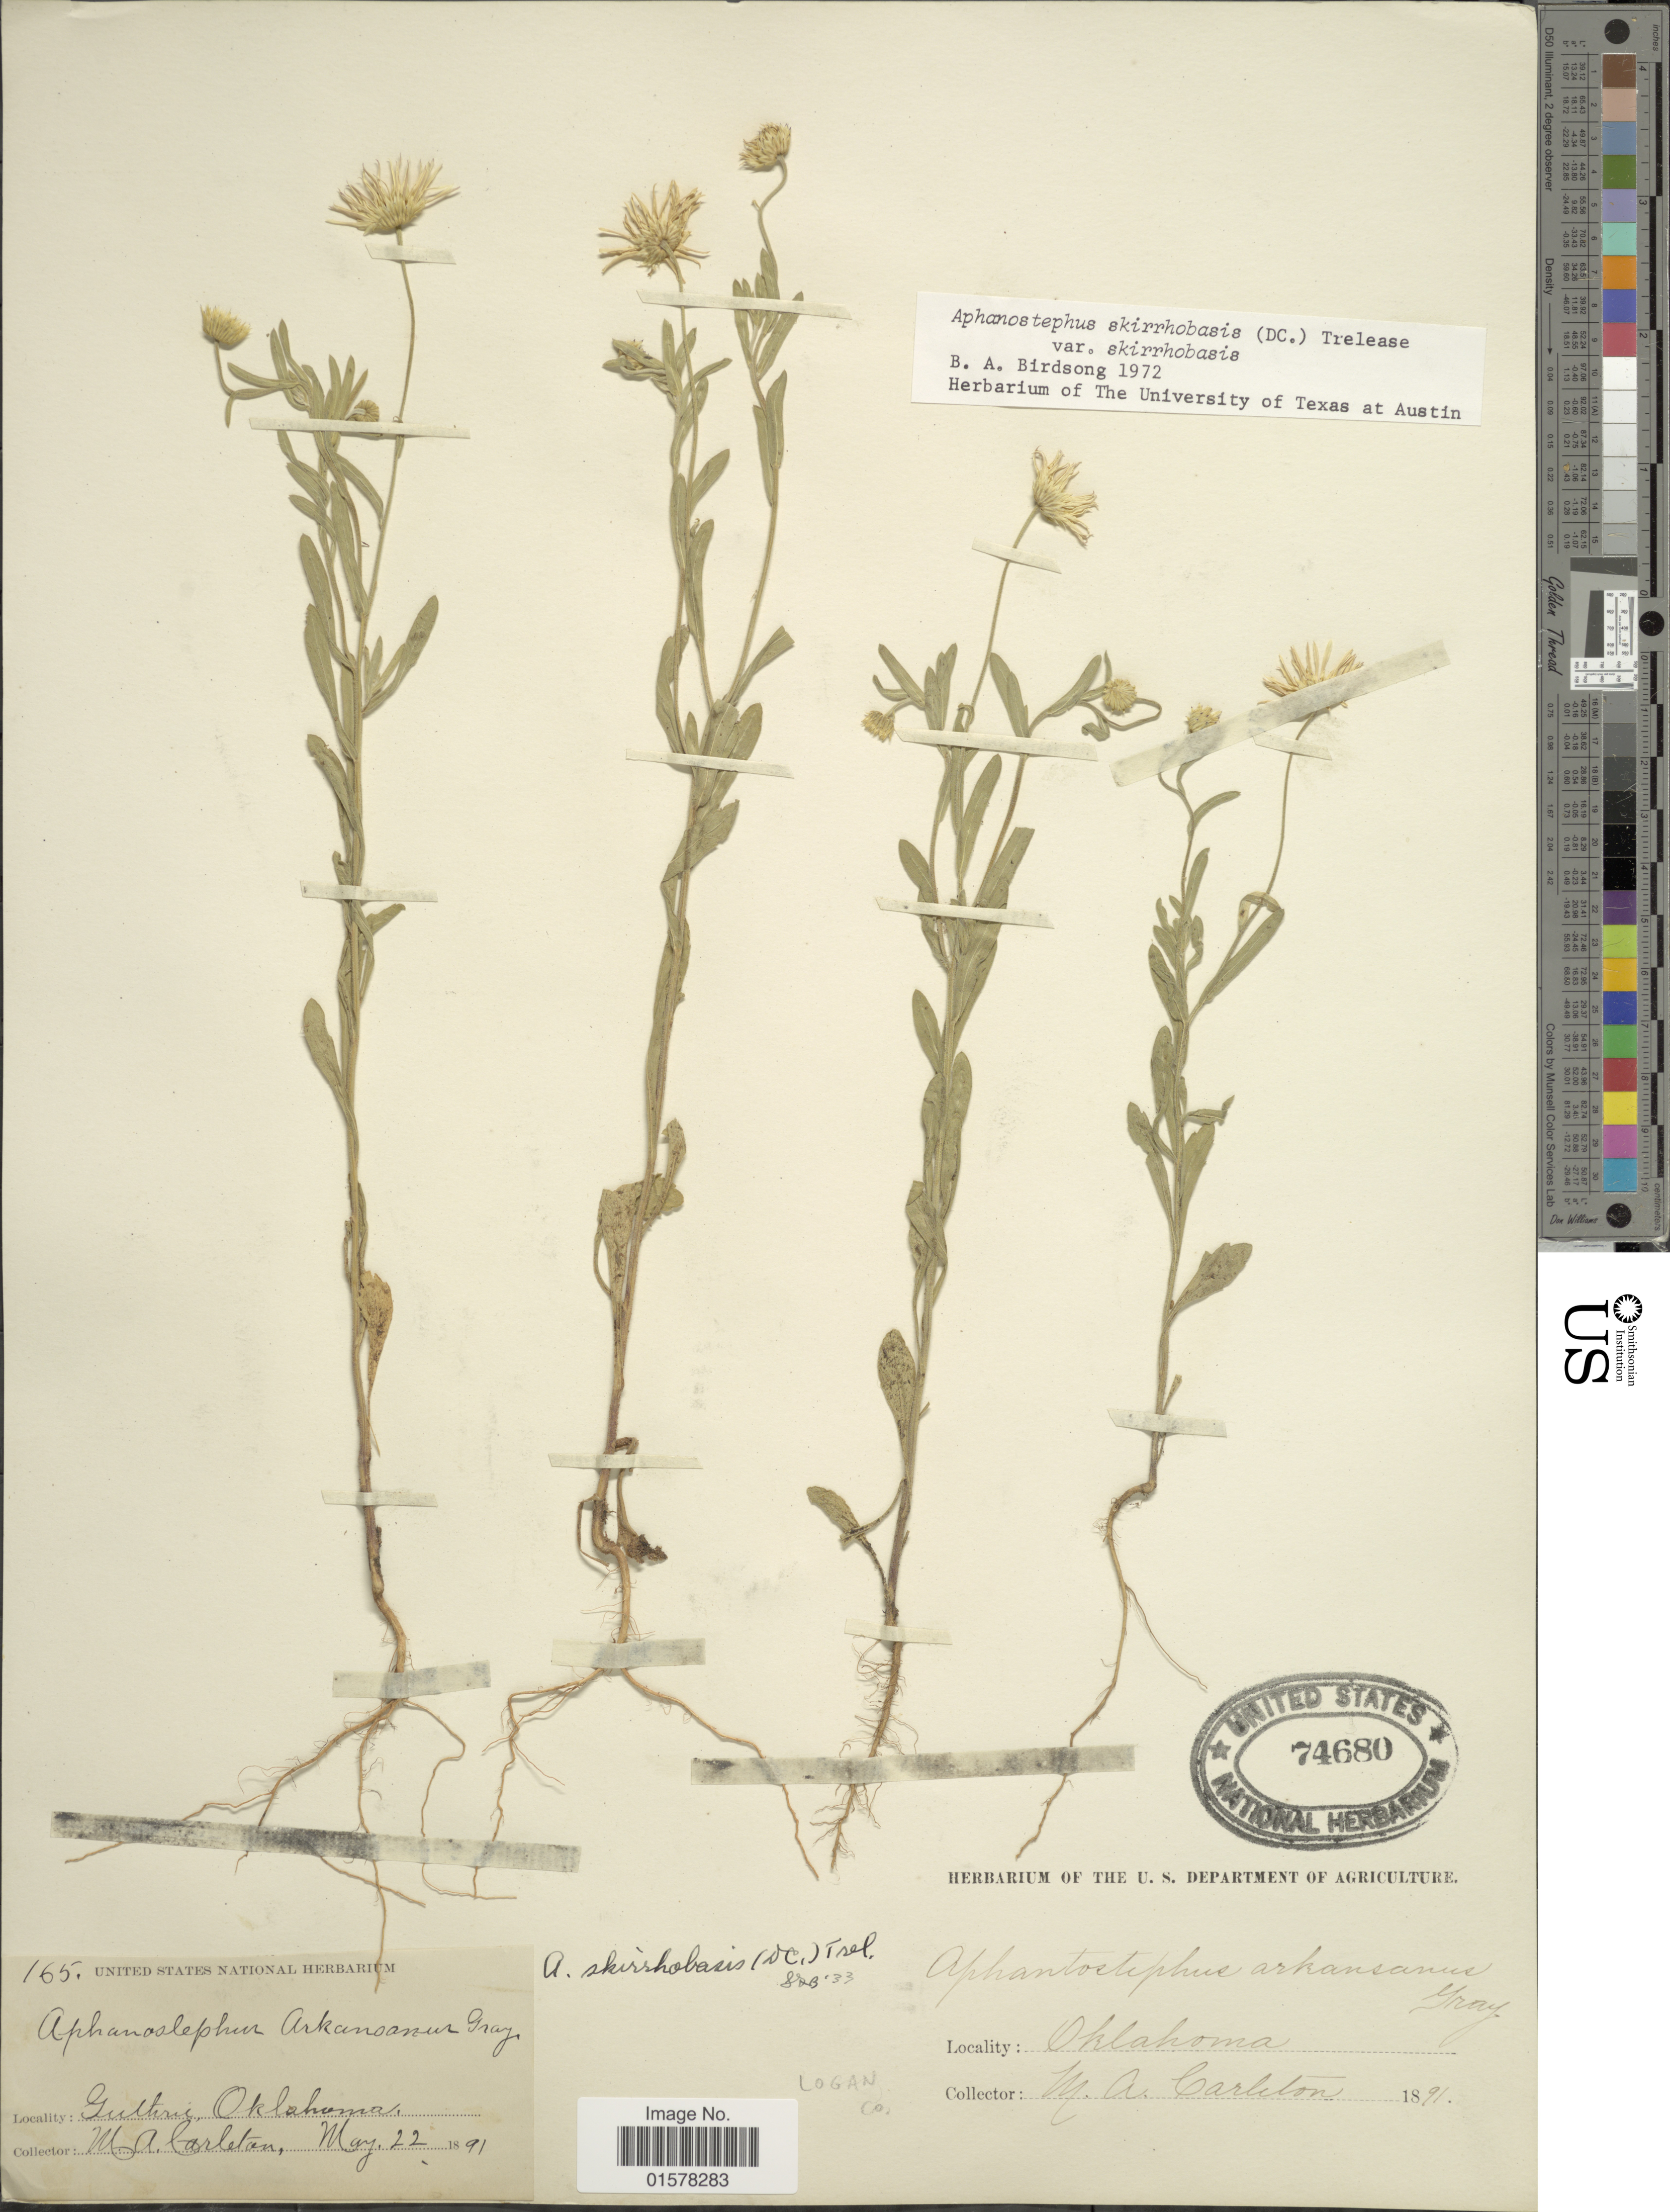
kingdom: Plantae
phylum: Tracheophyta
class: Magnoliopsida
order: Asterales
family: Asteraceae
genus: Aphanostephus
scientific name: Aphanostephus skirrhobasis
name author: (DC.) Trel. ex Coville & Branner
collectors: M. A. Carleton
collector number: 165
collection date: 1891-05-22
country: United States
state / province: Oklahoma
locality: Guthrie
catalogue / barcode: US 74680